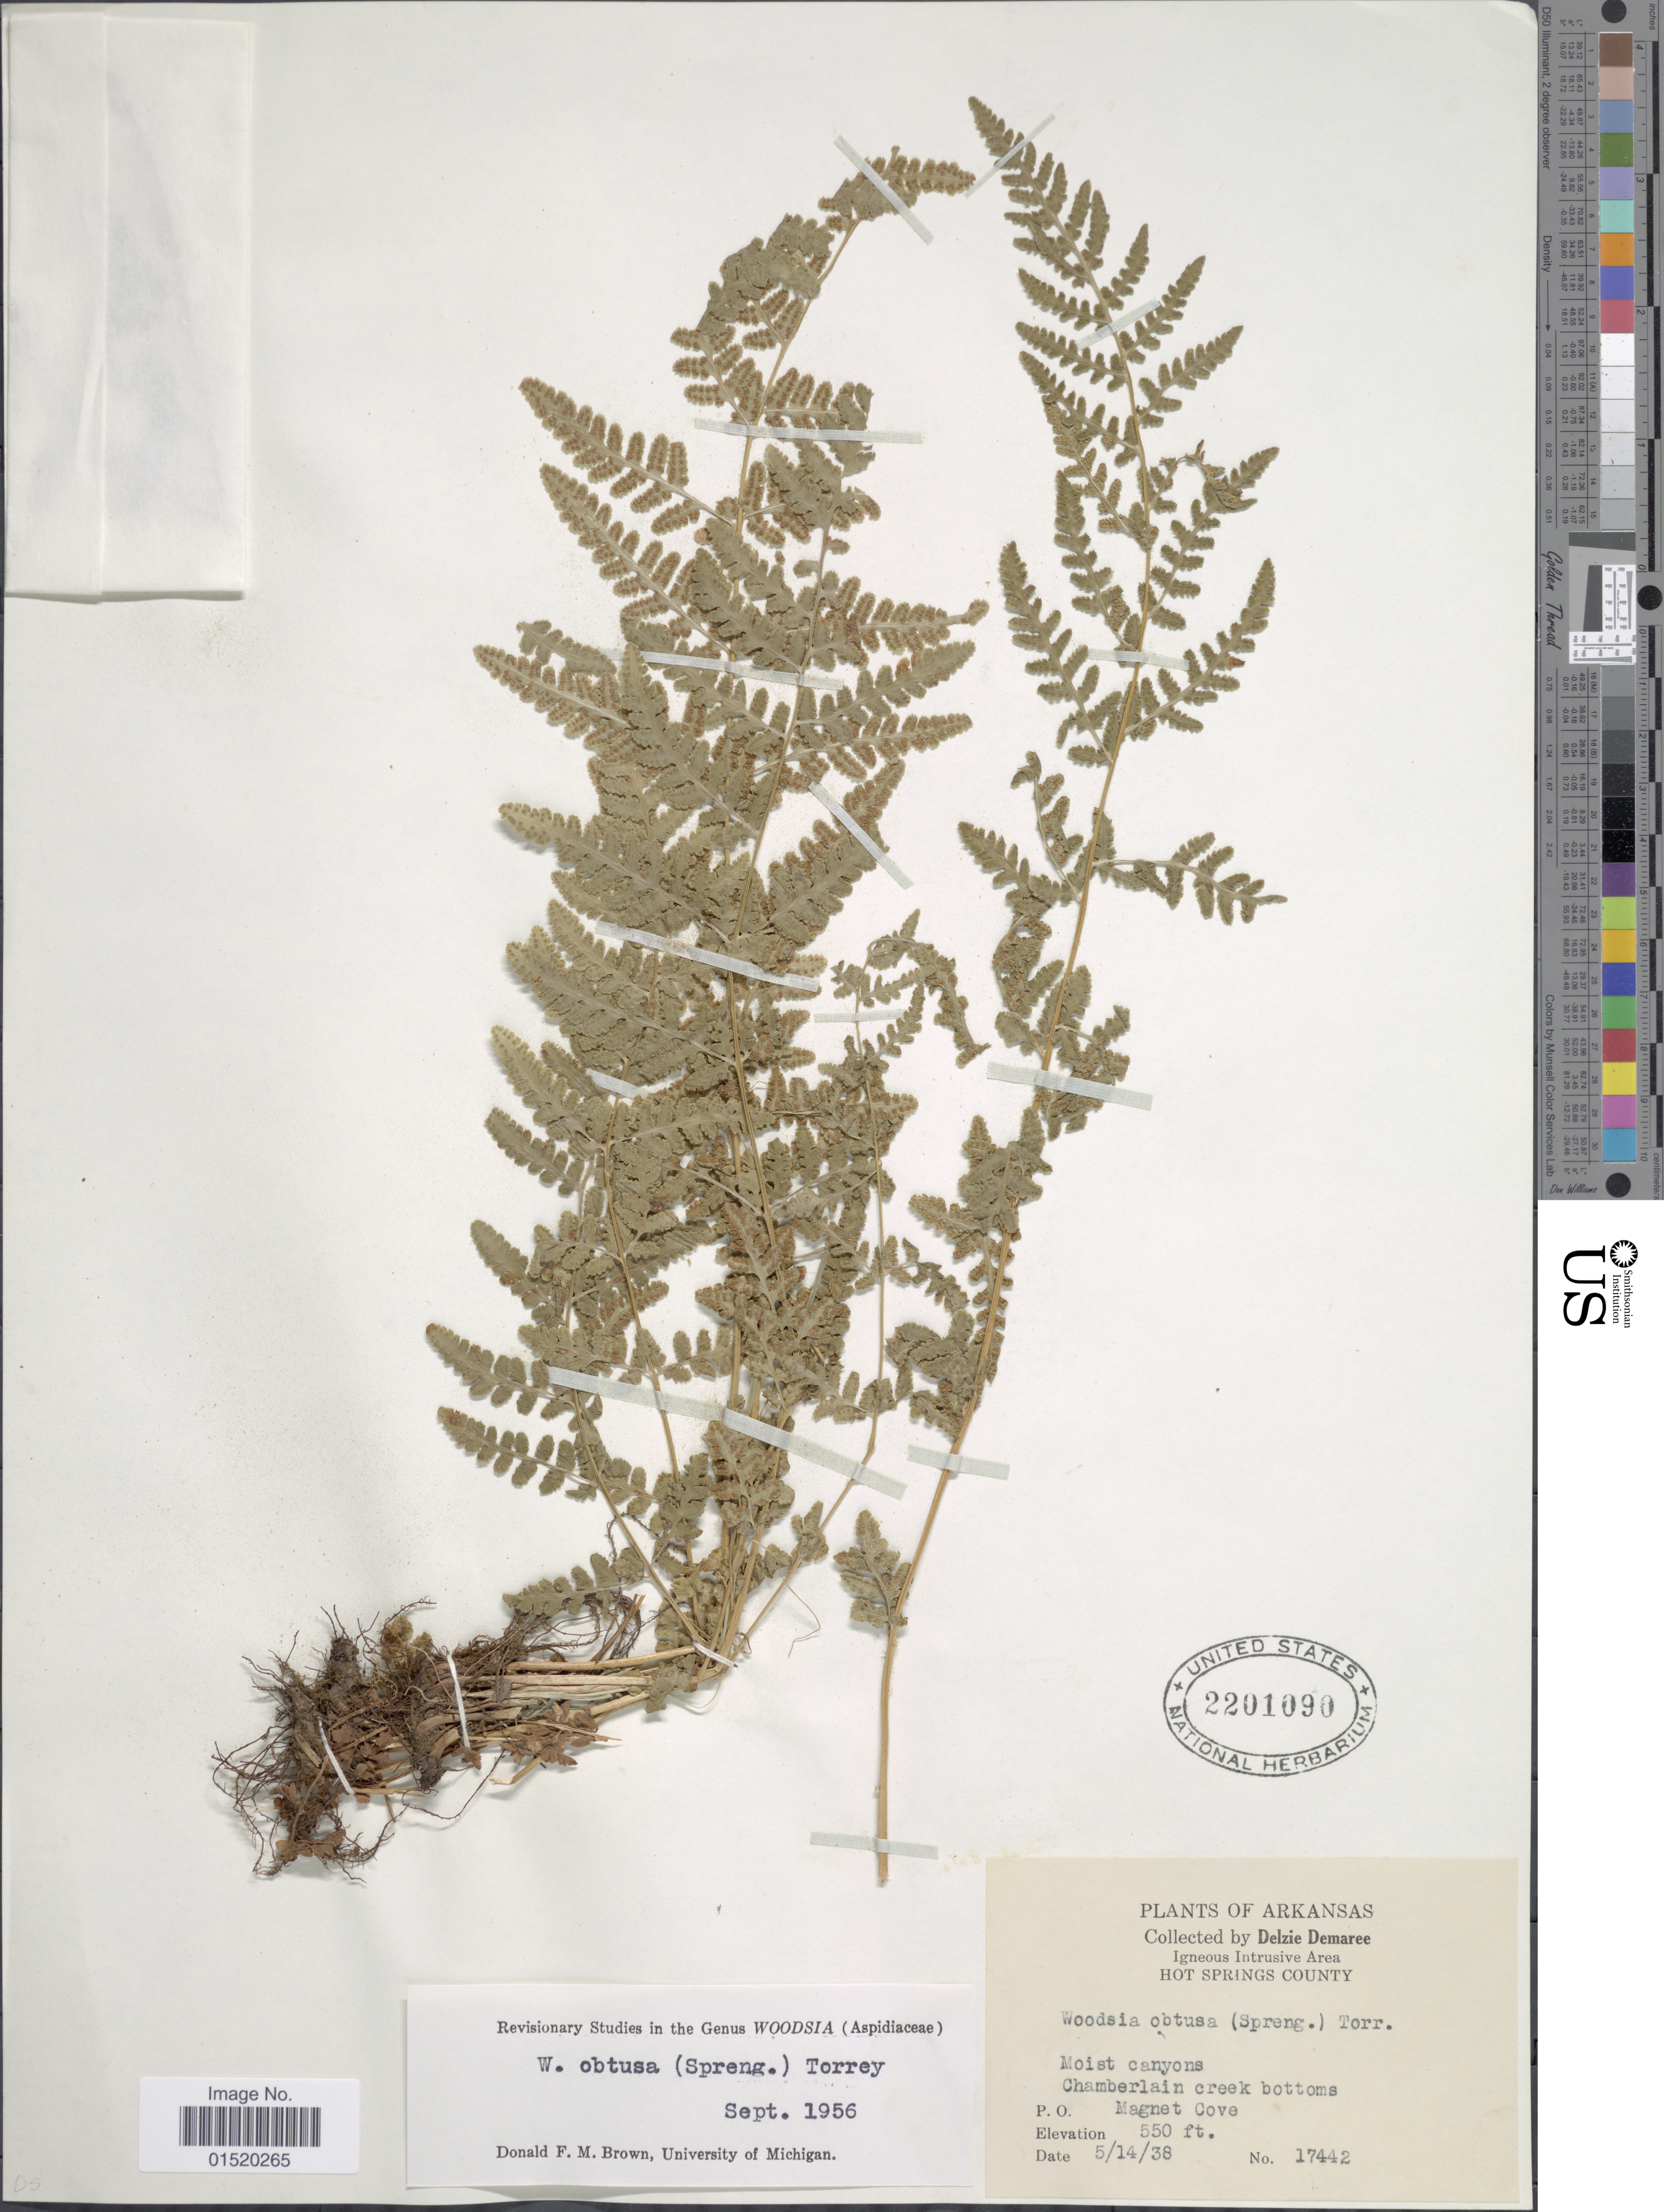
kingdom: Plantae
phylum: Tracheophyta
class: Polypodiopsida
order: Polypodiales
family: Woodsiaceae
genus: Woodsia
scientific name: Woodsia obtusa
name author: (Spreng.) Torr.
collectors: D. Demaree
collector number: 17442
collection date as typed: Transcribed d/m/y: 14/5/38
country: United States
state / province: Arkansas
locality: Igneous Intrusive Area, Hot Springs County, Moist canyons, Chamberlain creek bottoms P.O. Magnet Cove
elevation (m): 168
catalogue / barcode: US 2201090